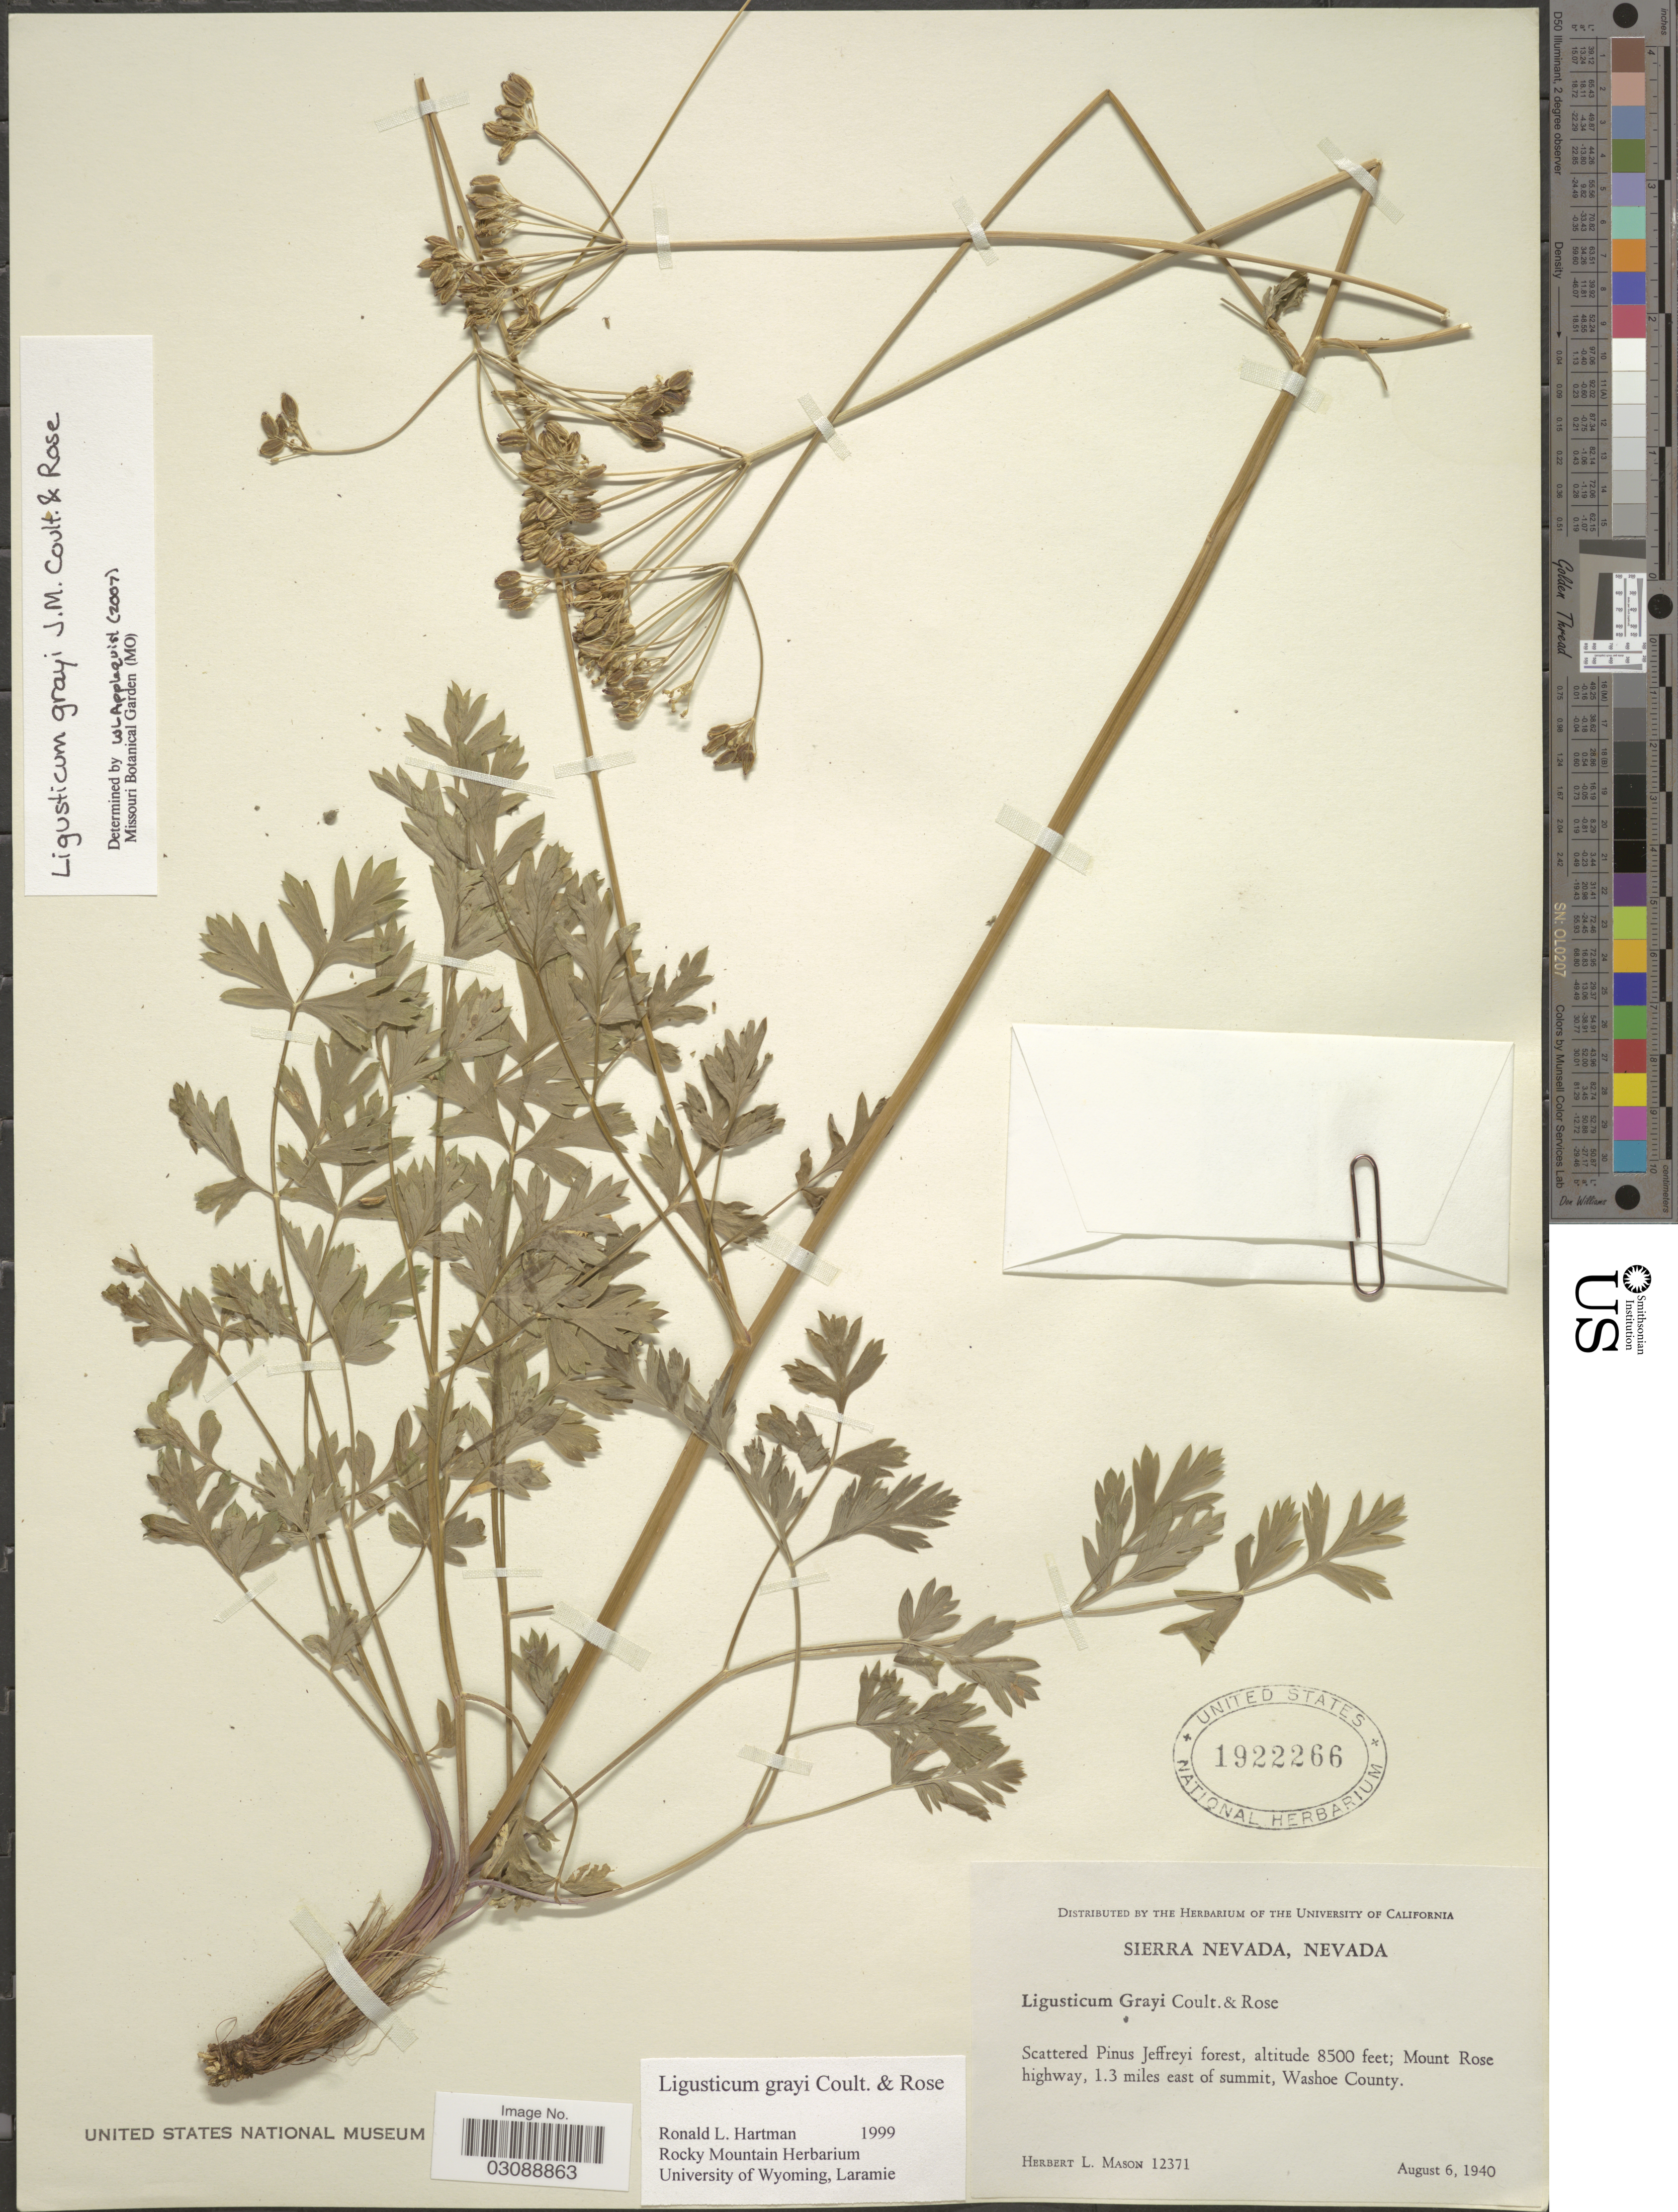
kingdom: Plantae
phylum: Tracheophyta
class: Magnoliopsida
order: Apiales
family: Apiaceae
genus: Ligusticum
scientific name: Ligusticum grayi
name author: J.M. Coult. & Rose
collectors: H. L. Mason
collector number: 12371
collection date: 1940-08-06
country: United States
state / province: Nevada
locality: Sierra Nevada. Scattered Pinus Jeffreyi forest. Mount Rose highway, 1.3 miles east of summit, Washoe County.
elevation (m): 2591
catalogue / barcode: US 1922266